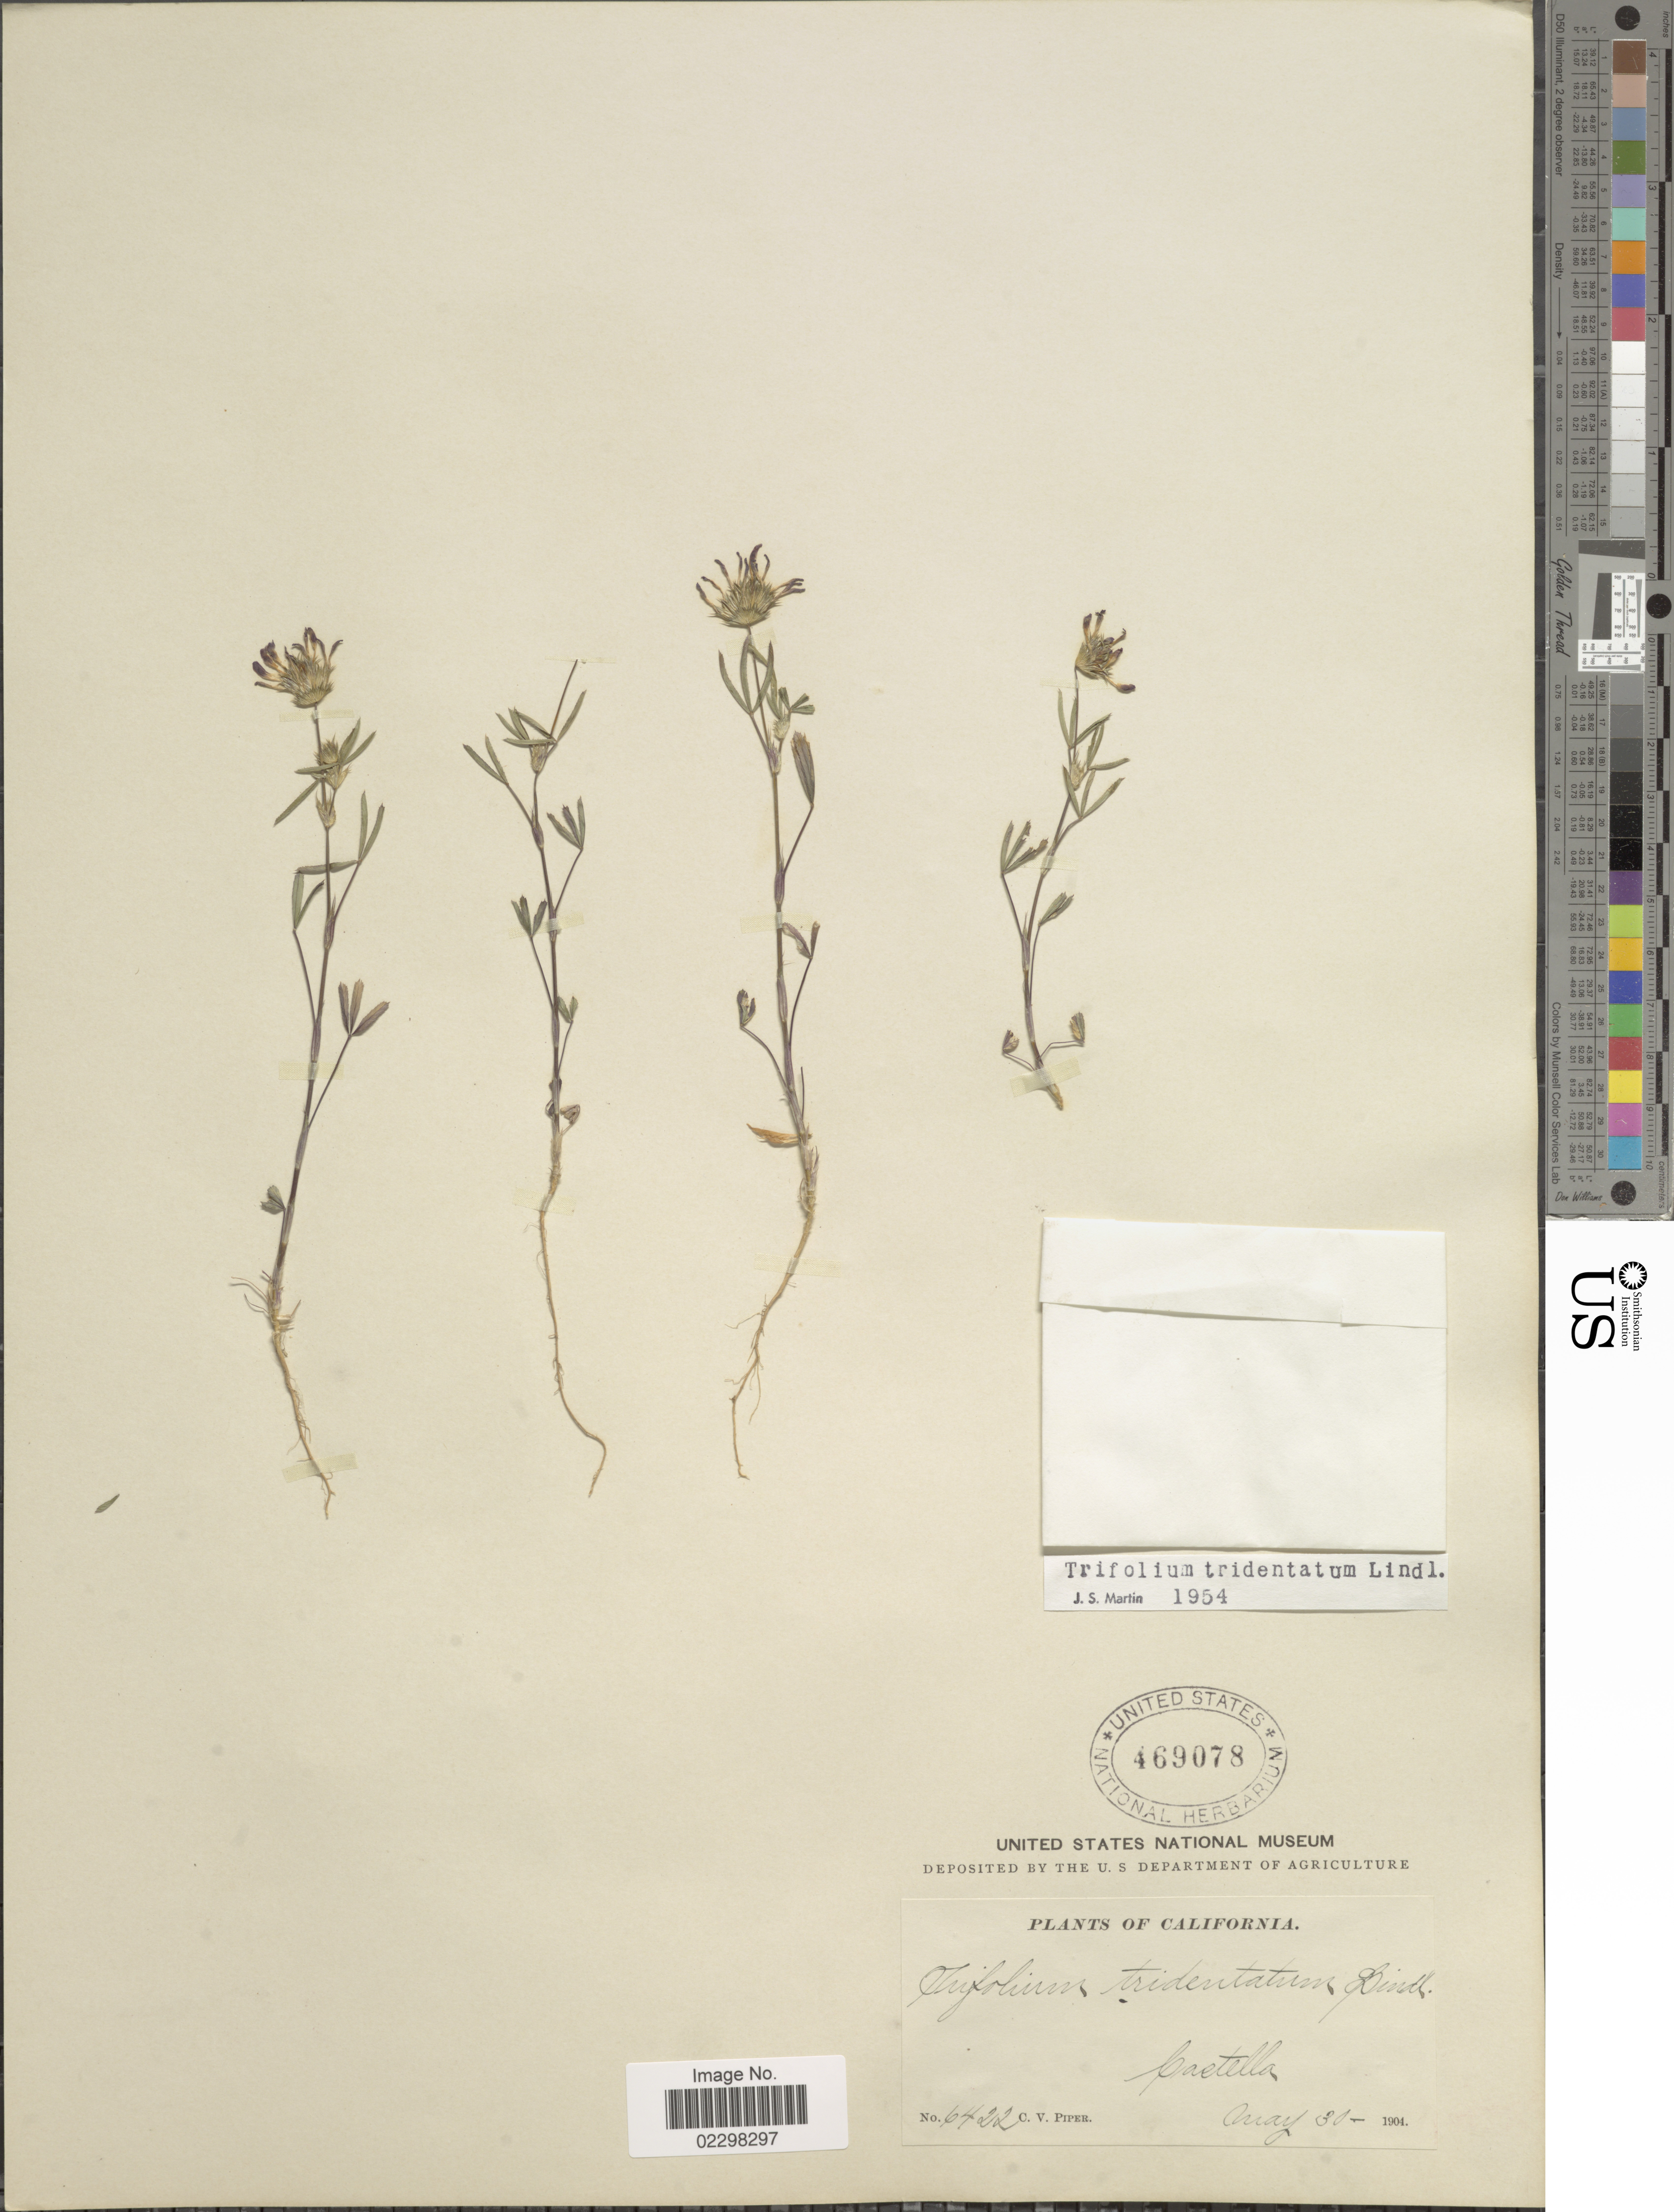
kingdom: Plantae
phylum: Tracheophyta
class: Magnoliopsida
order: Fabales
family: Fabaceae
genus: Trifolium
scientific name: Trifolium tridentatum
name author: Lindl.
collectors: C. V. Piper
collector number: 6422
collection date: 1904-05-30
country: United States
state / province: California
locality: California. Caretella.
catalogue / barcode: US 469078